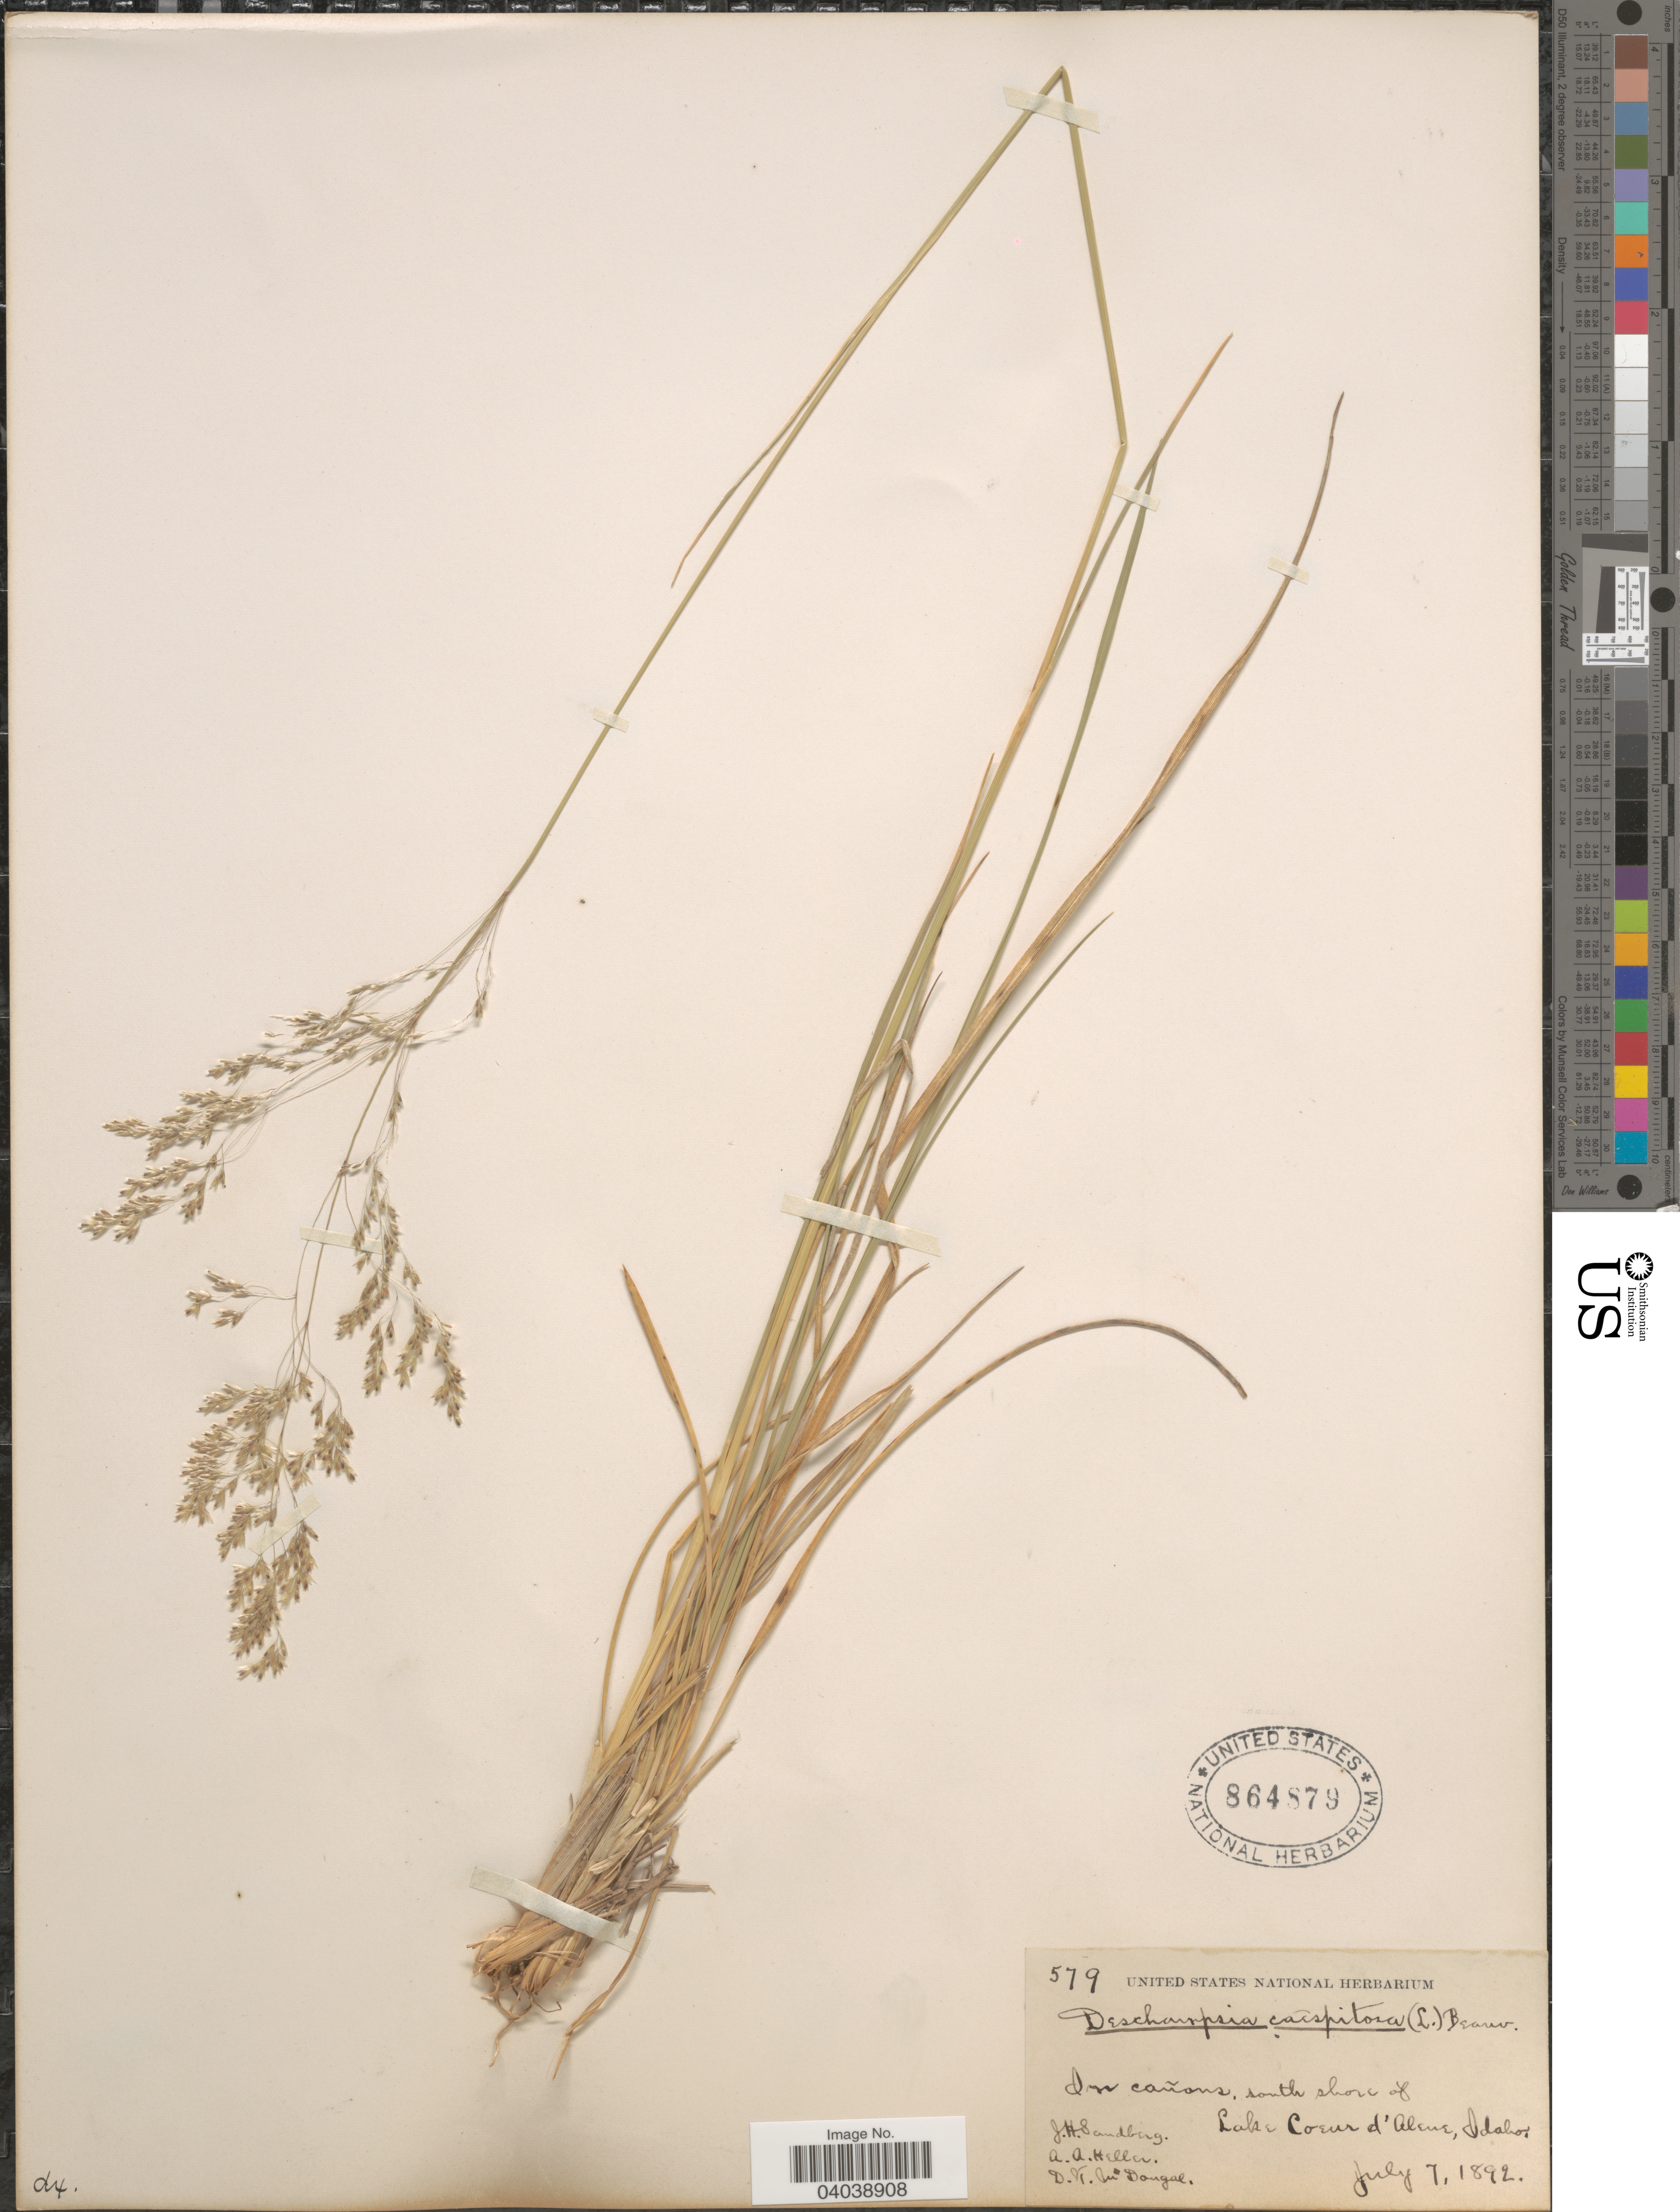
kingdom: Plantae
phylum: Tracheophyta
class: Liliopsida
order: Poales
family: Poaceae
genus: Deschampsia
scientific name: Deschampsia cespitosa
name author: (L.) P. Beauv.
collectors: J. H. Sandberg, A. A. Heller & D. McDougal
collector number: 579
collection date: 1892-07-07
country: United States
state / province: Idaho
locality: In cañons south shore of Lake Coeur d' Alene.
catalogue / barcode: US 864879